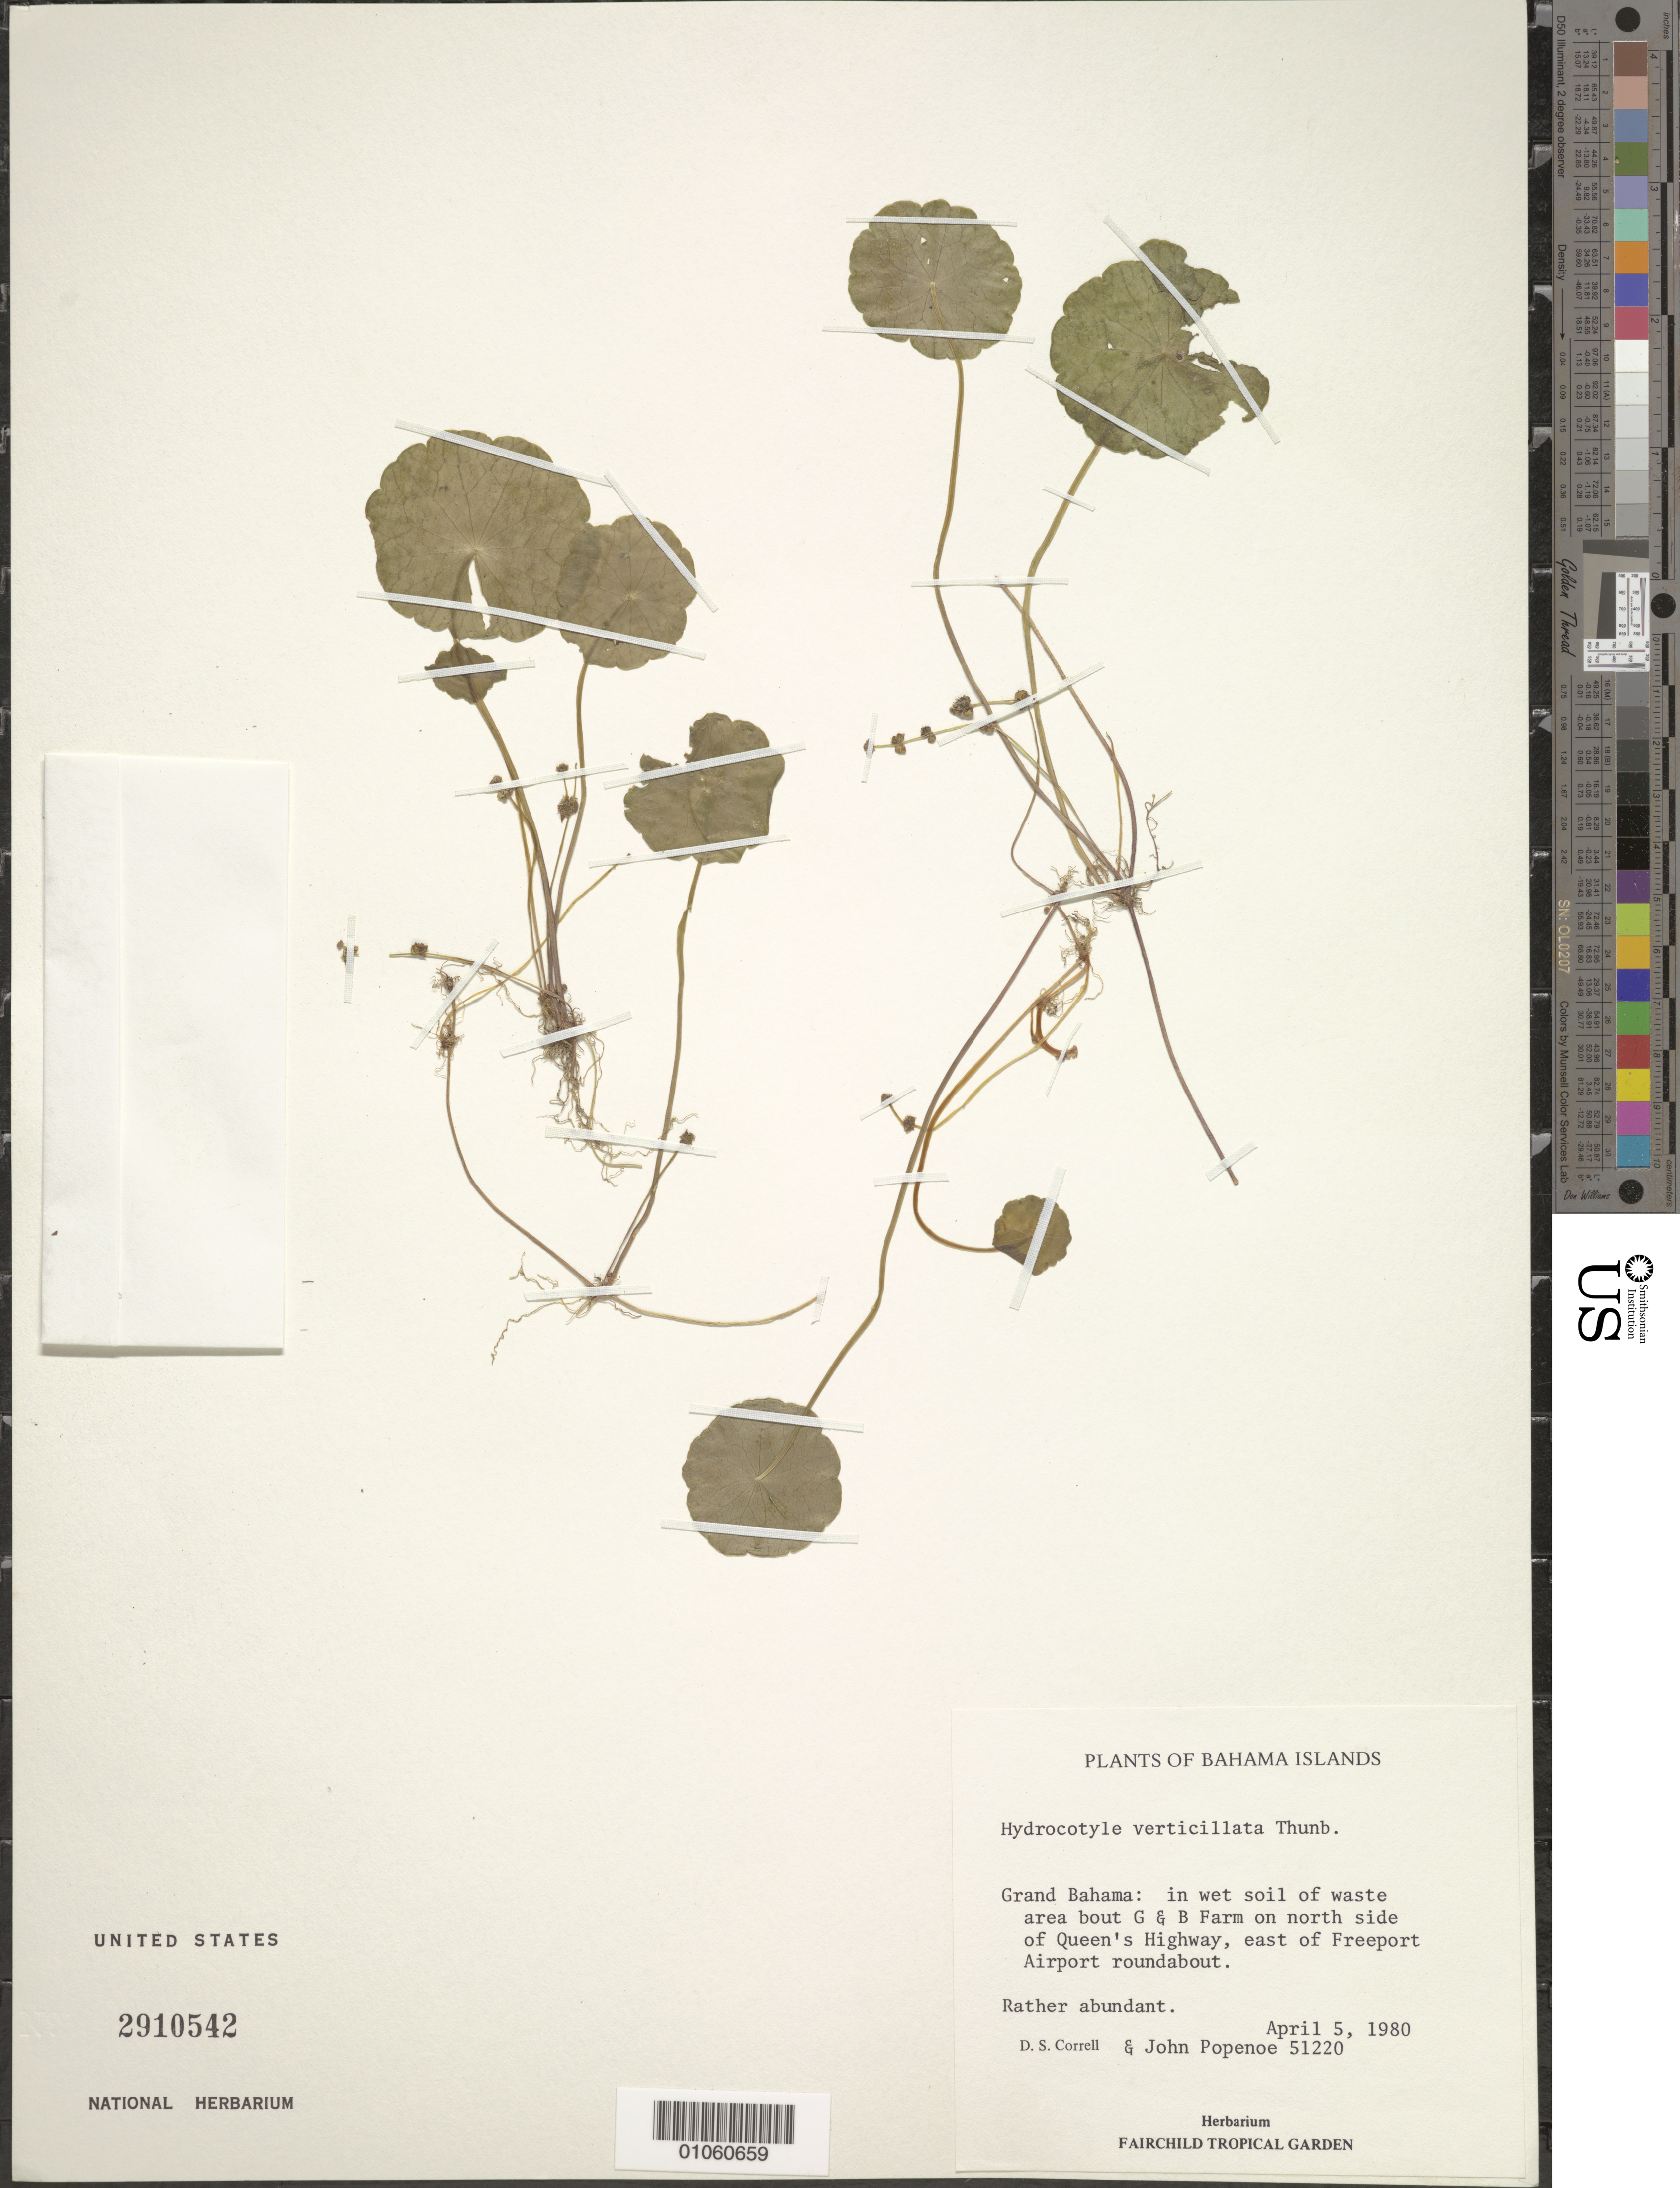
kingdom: Plantae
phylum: Tracheophyta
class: Magnoliopsida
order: Apiales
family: Araliaceae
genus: Hydrocotyle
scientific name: Hydrocotyle verticillata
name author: Thunb.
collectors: D. S. Correll & J. Popenoe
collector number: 51220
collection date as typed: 05 Apr 1980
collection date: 1980-04-05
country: Bahamas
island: Grand Bahama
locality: G & B Farm, north side of Queen's Highway, E of Freeport Airport roundabout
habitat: In wet soil of waste area; rather abundant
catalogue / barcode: US 2910542